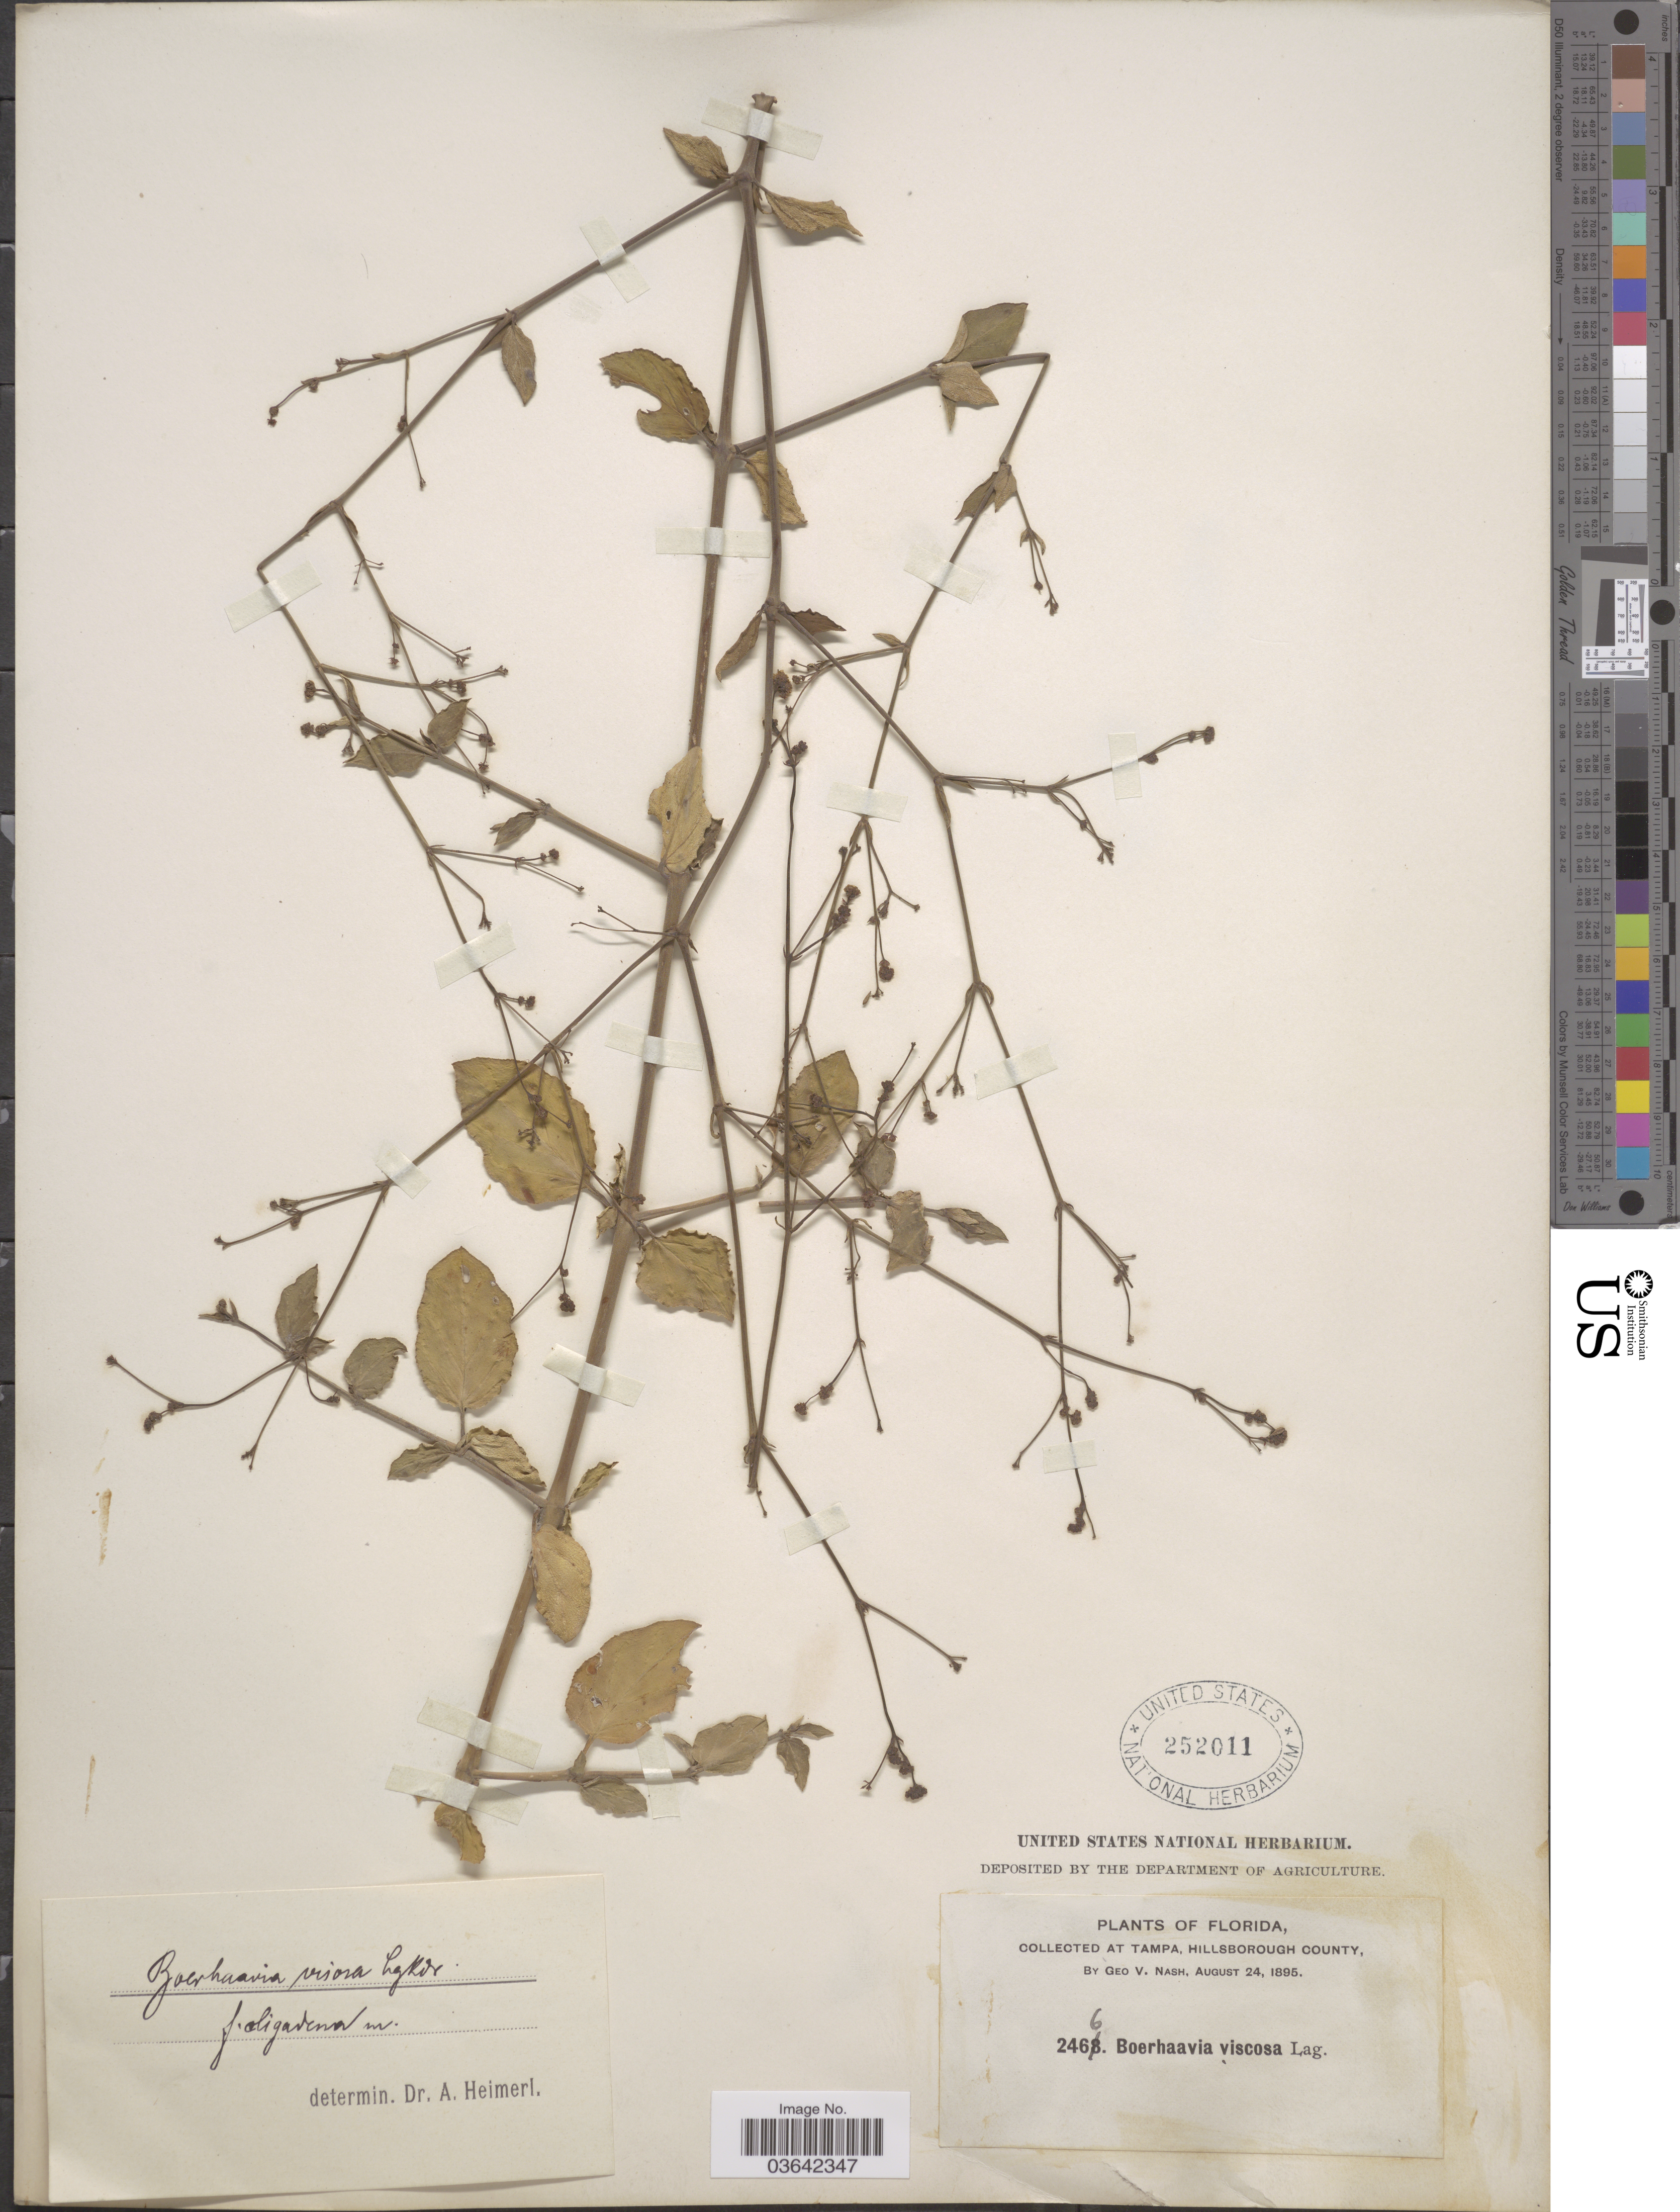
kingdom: Plantae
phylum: Tracheophyta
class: Magnoliopsida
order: Caryophyllales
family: Nyctaginaceae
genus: Boerhavia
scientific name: Boerhavia adscendens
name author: Willd.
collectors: G. V. Nash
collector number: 2466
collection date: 1895-08-24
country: United States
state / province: Florida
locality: At Tampa, Hillsborough County.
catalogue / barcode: US 252011